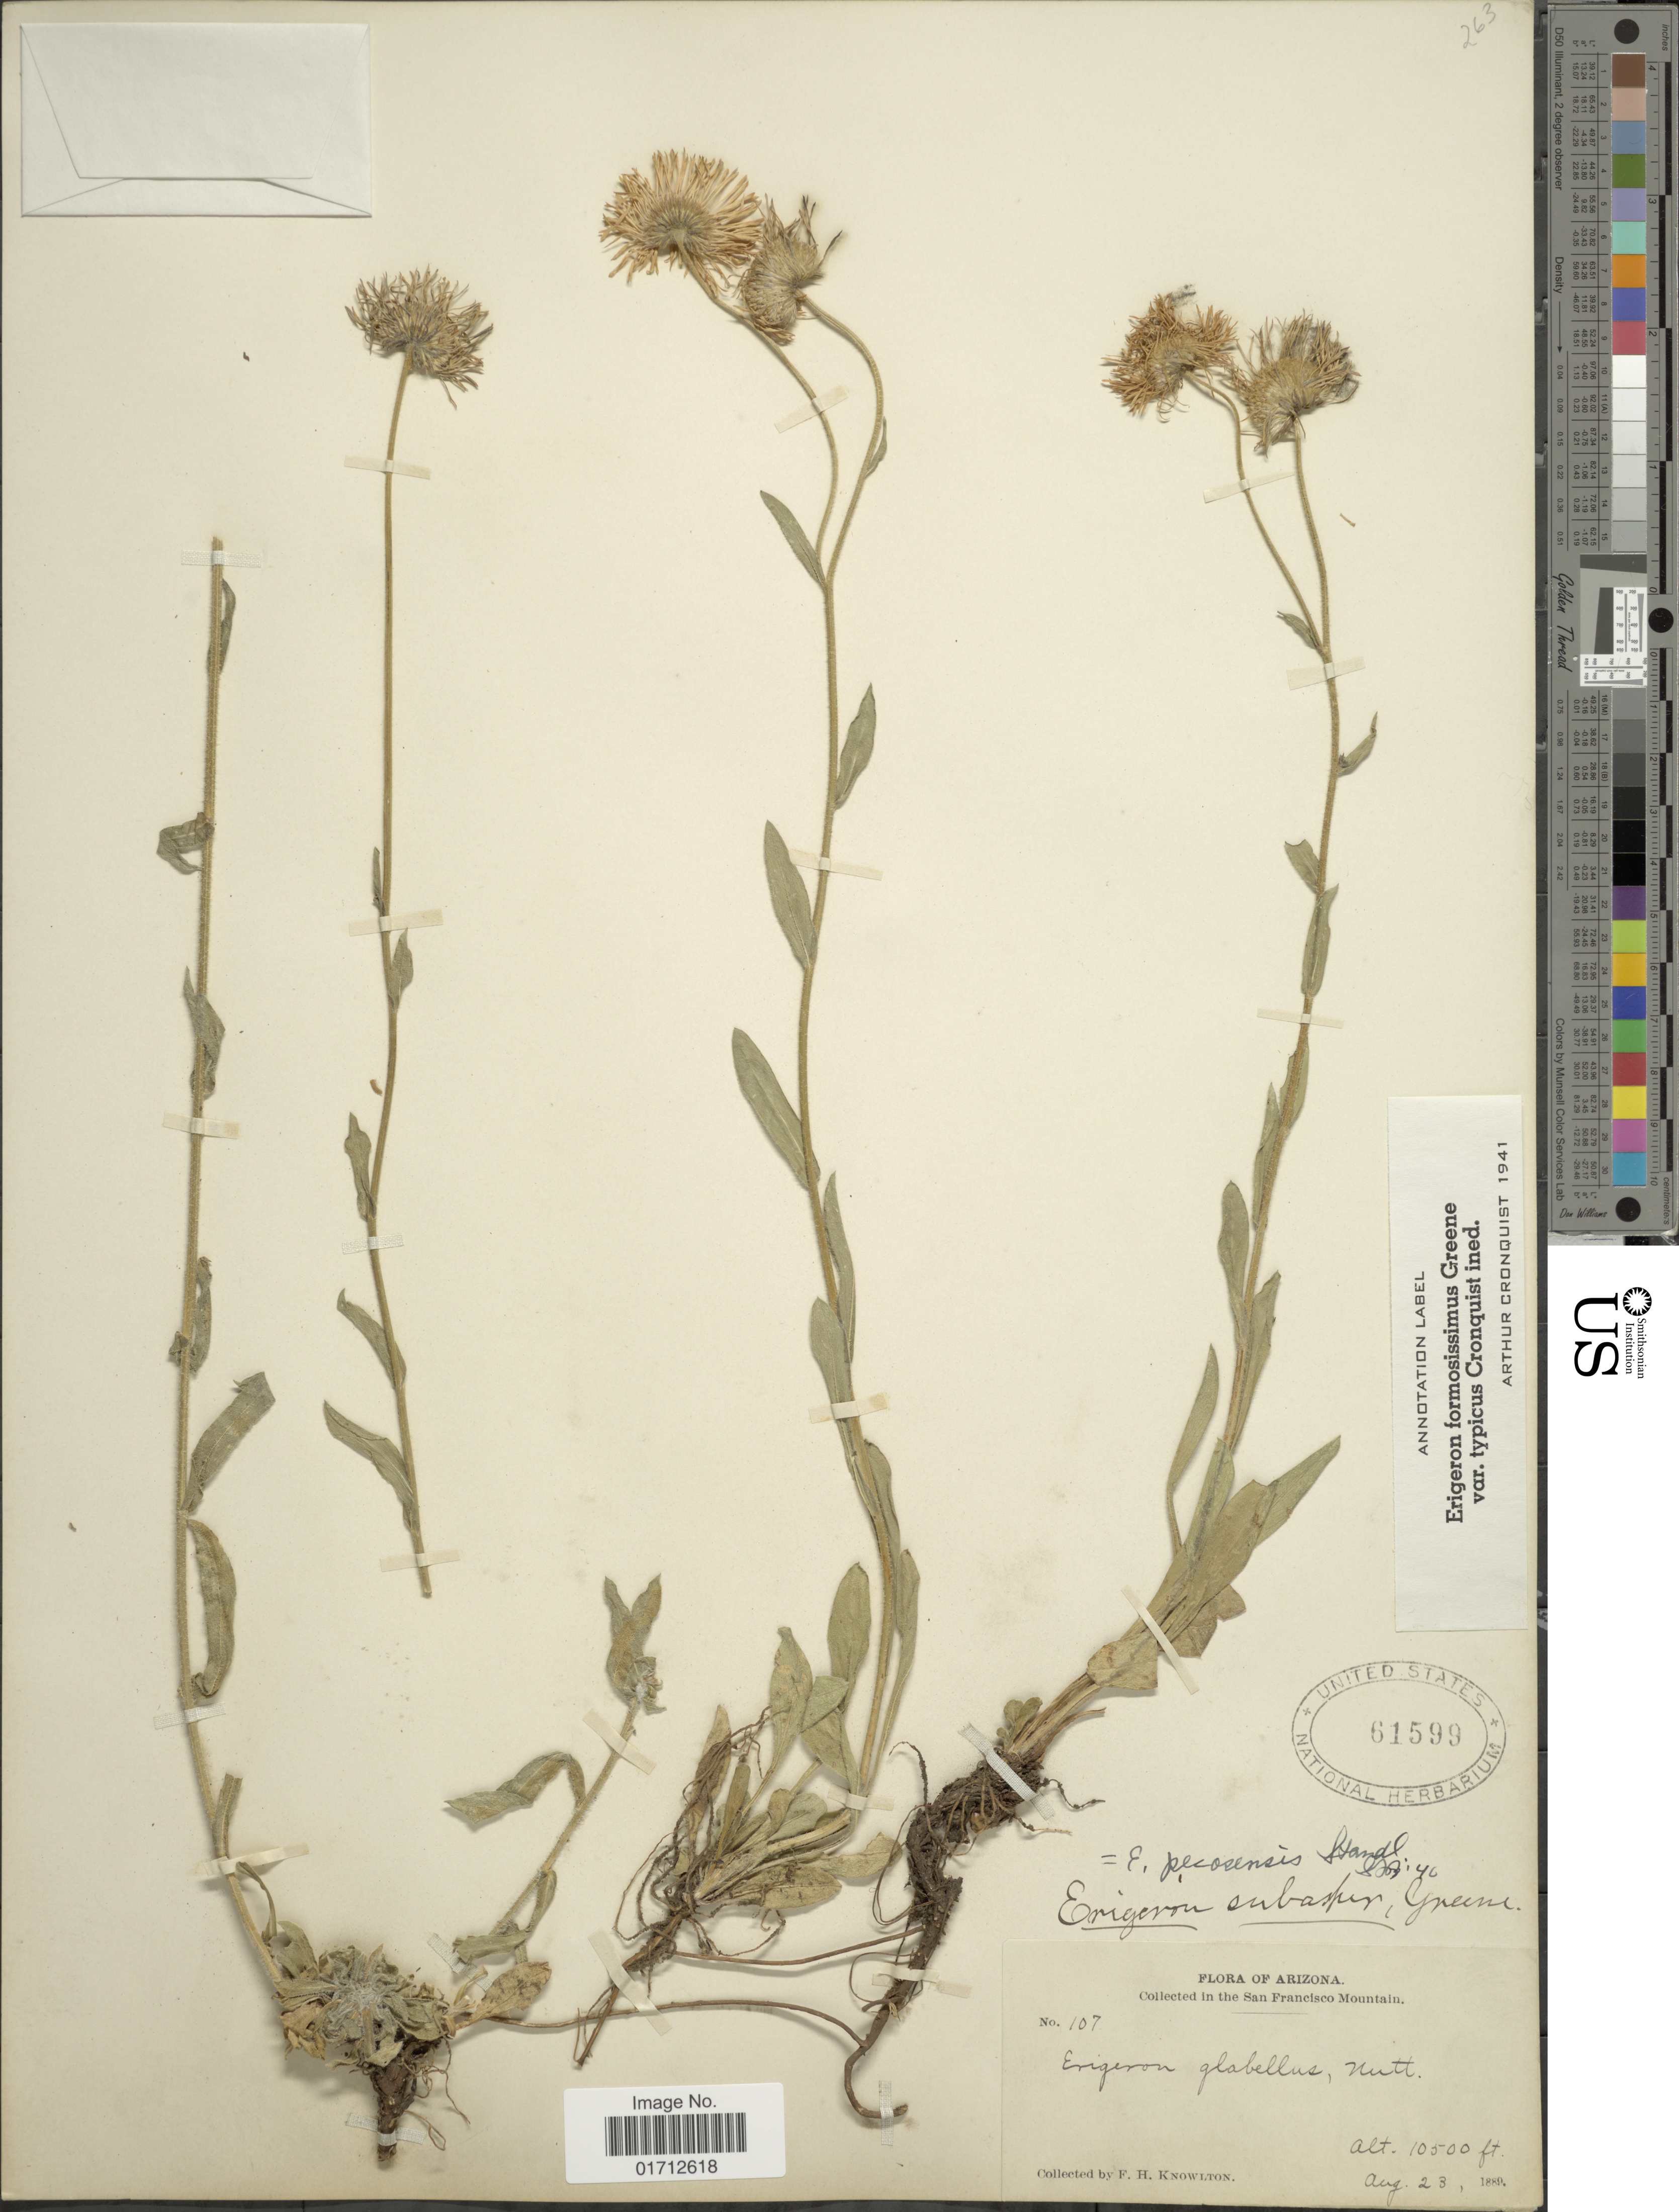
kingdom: Plantae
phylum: Tracheophyta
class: Magnoliopsida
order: Asterales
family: Asteraceae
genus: Erigeron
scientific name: Erigeron formosissimus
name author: Greene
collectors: F. H. Knowlton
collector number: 107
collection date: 1889-08-23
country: United States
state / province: Arizona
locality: In the San Francisco Mountain.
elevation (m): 3200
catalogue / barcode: US 61599